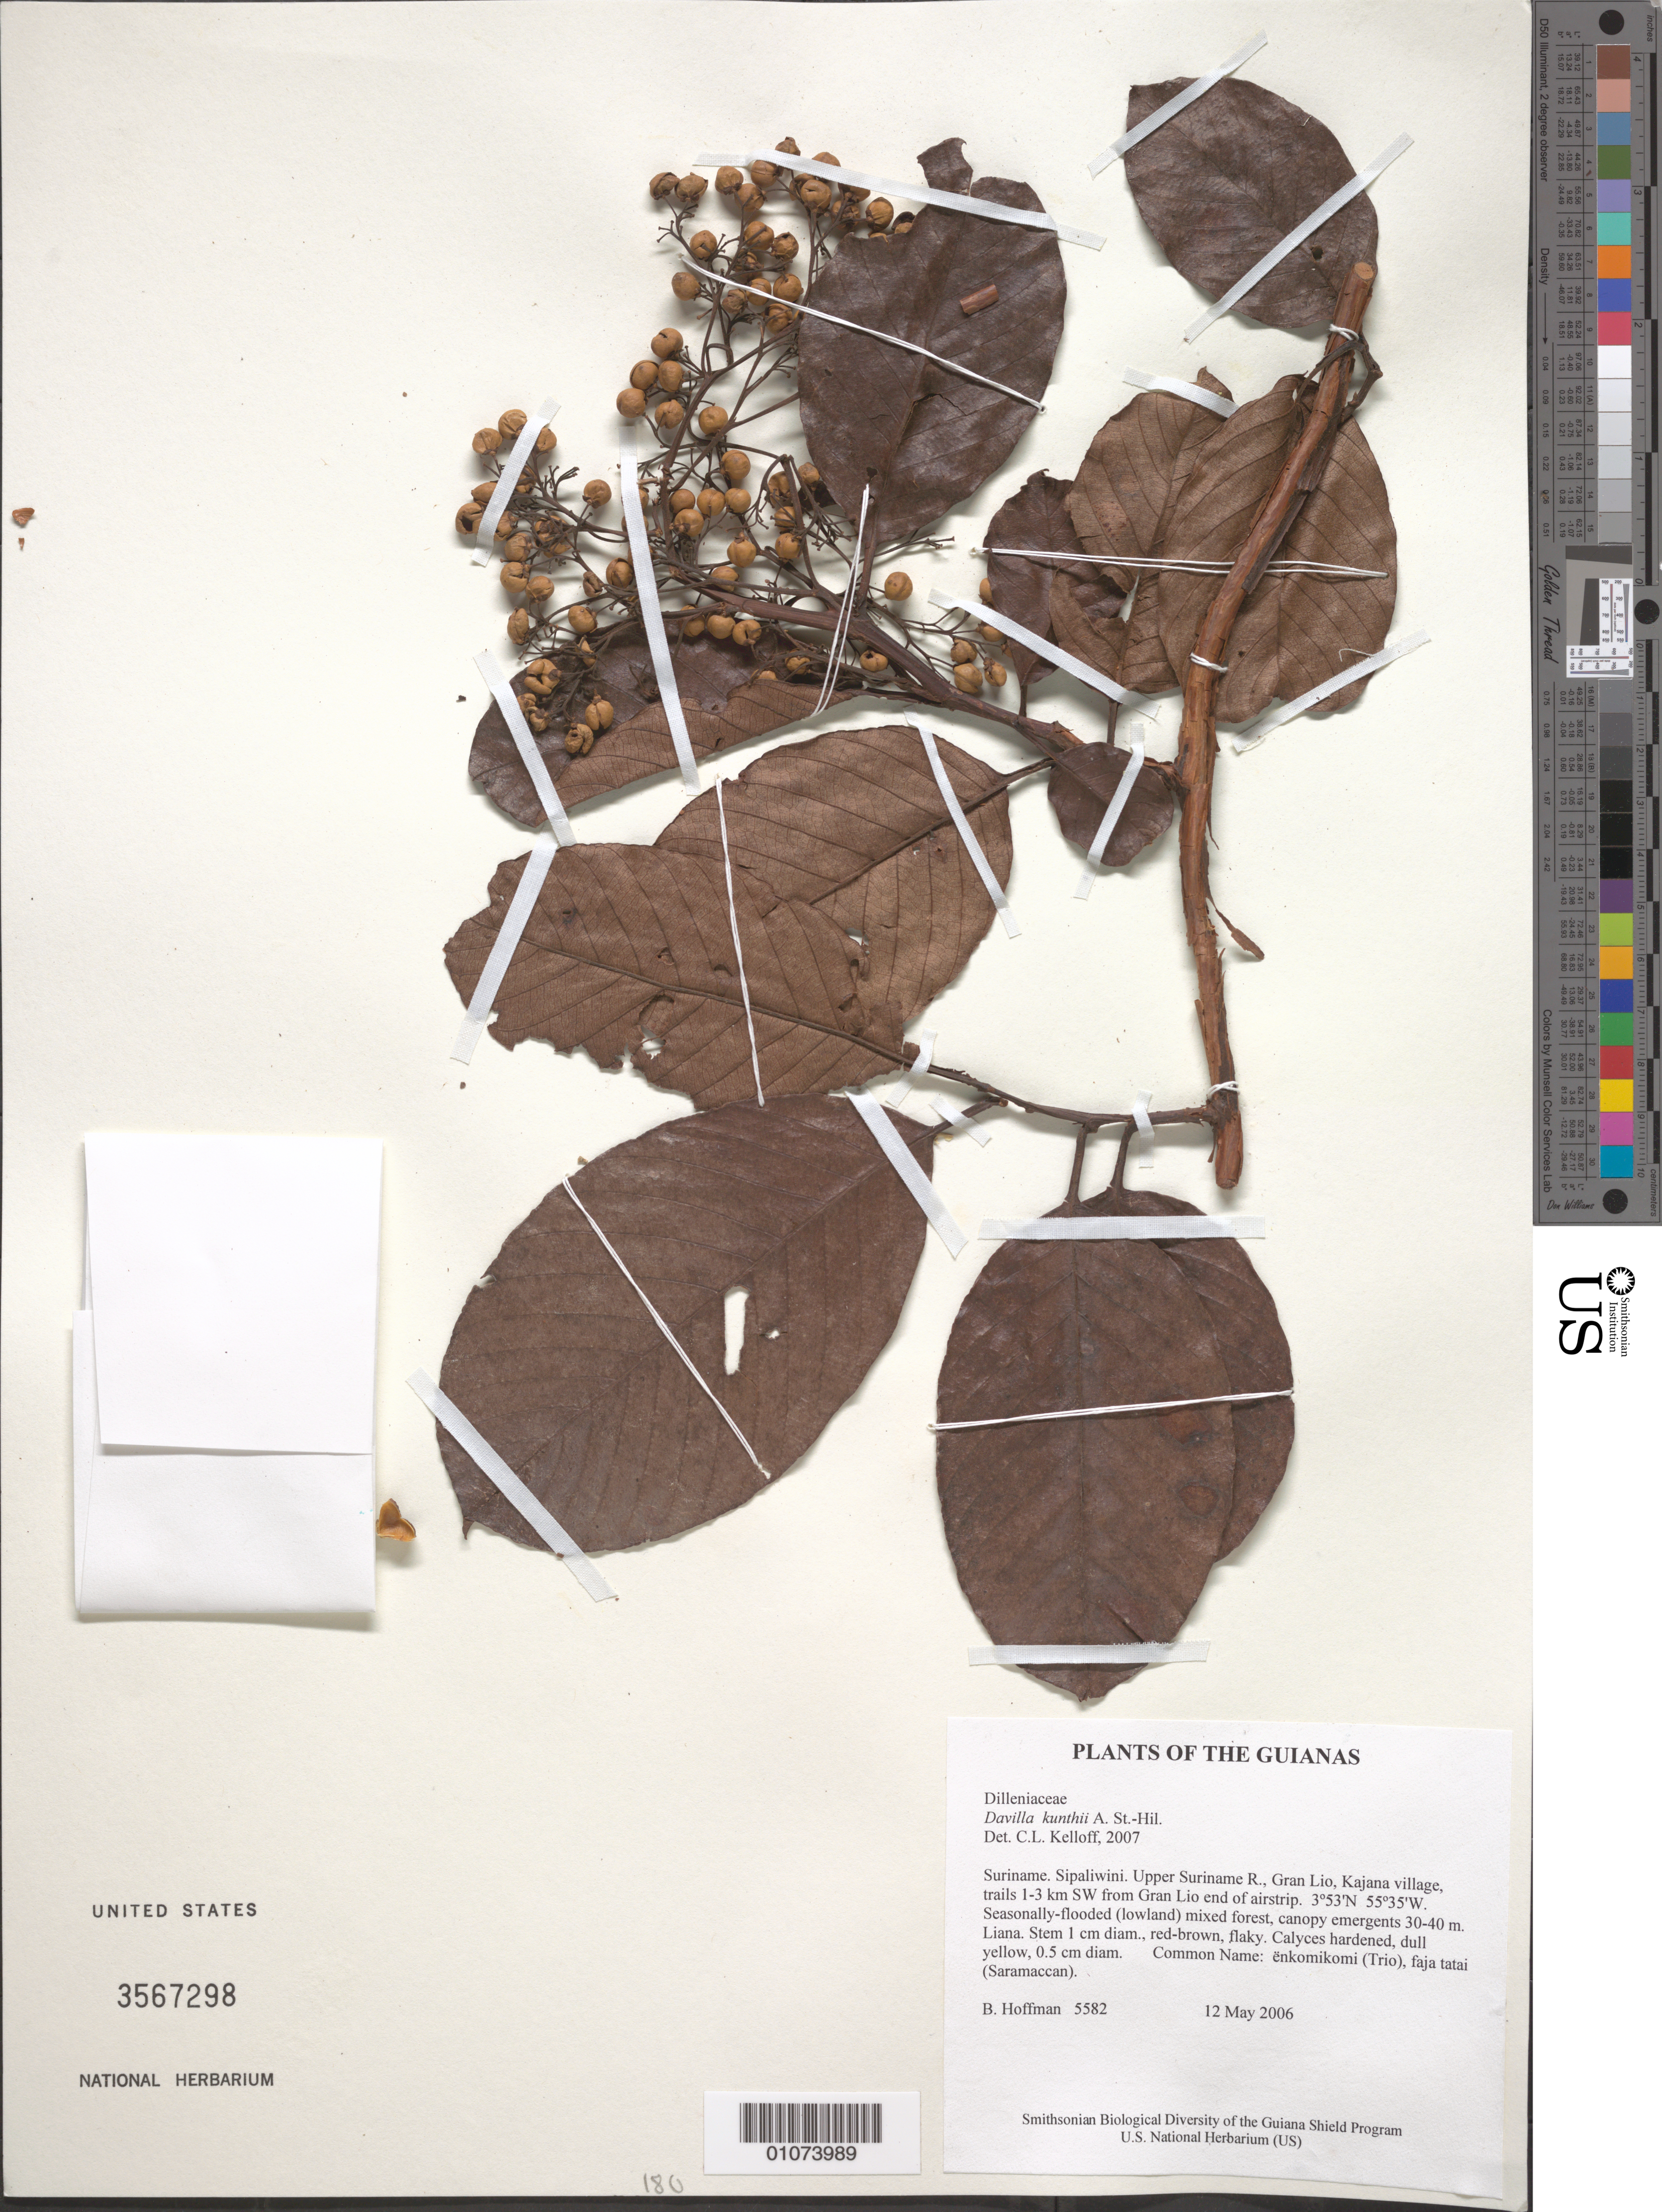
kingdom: Plantae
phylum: Tracheophyta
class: Magnoliopsida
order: Dilleniales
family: Dilleniaceae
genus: Davilla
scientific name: Davilla kunthii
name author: A. St.-Hil.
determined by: Kelloff, Carol L., (US), Smithsonian Institution - National Museum of Natural History (UNITED STATES)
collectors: B. Hoffman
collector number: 5582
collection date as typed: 12 May 2006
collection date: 2006-05-12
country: Suriname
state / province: Sipaliwini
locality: Upper Suriname R., Gran Lio, Kajana village, trails 1-3 km SW from Gran Lio end of airstrip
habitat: Seasonally-flooded (lowland) mixed forest, canopy emergents 30-40 m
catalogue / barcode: US 3567298